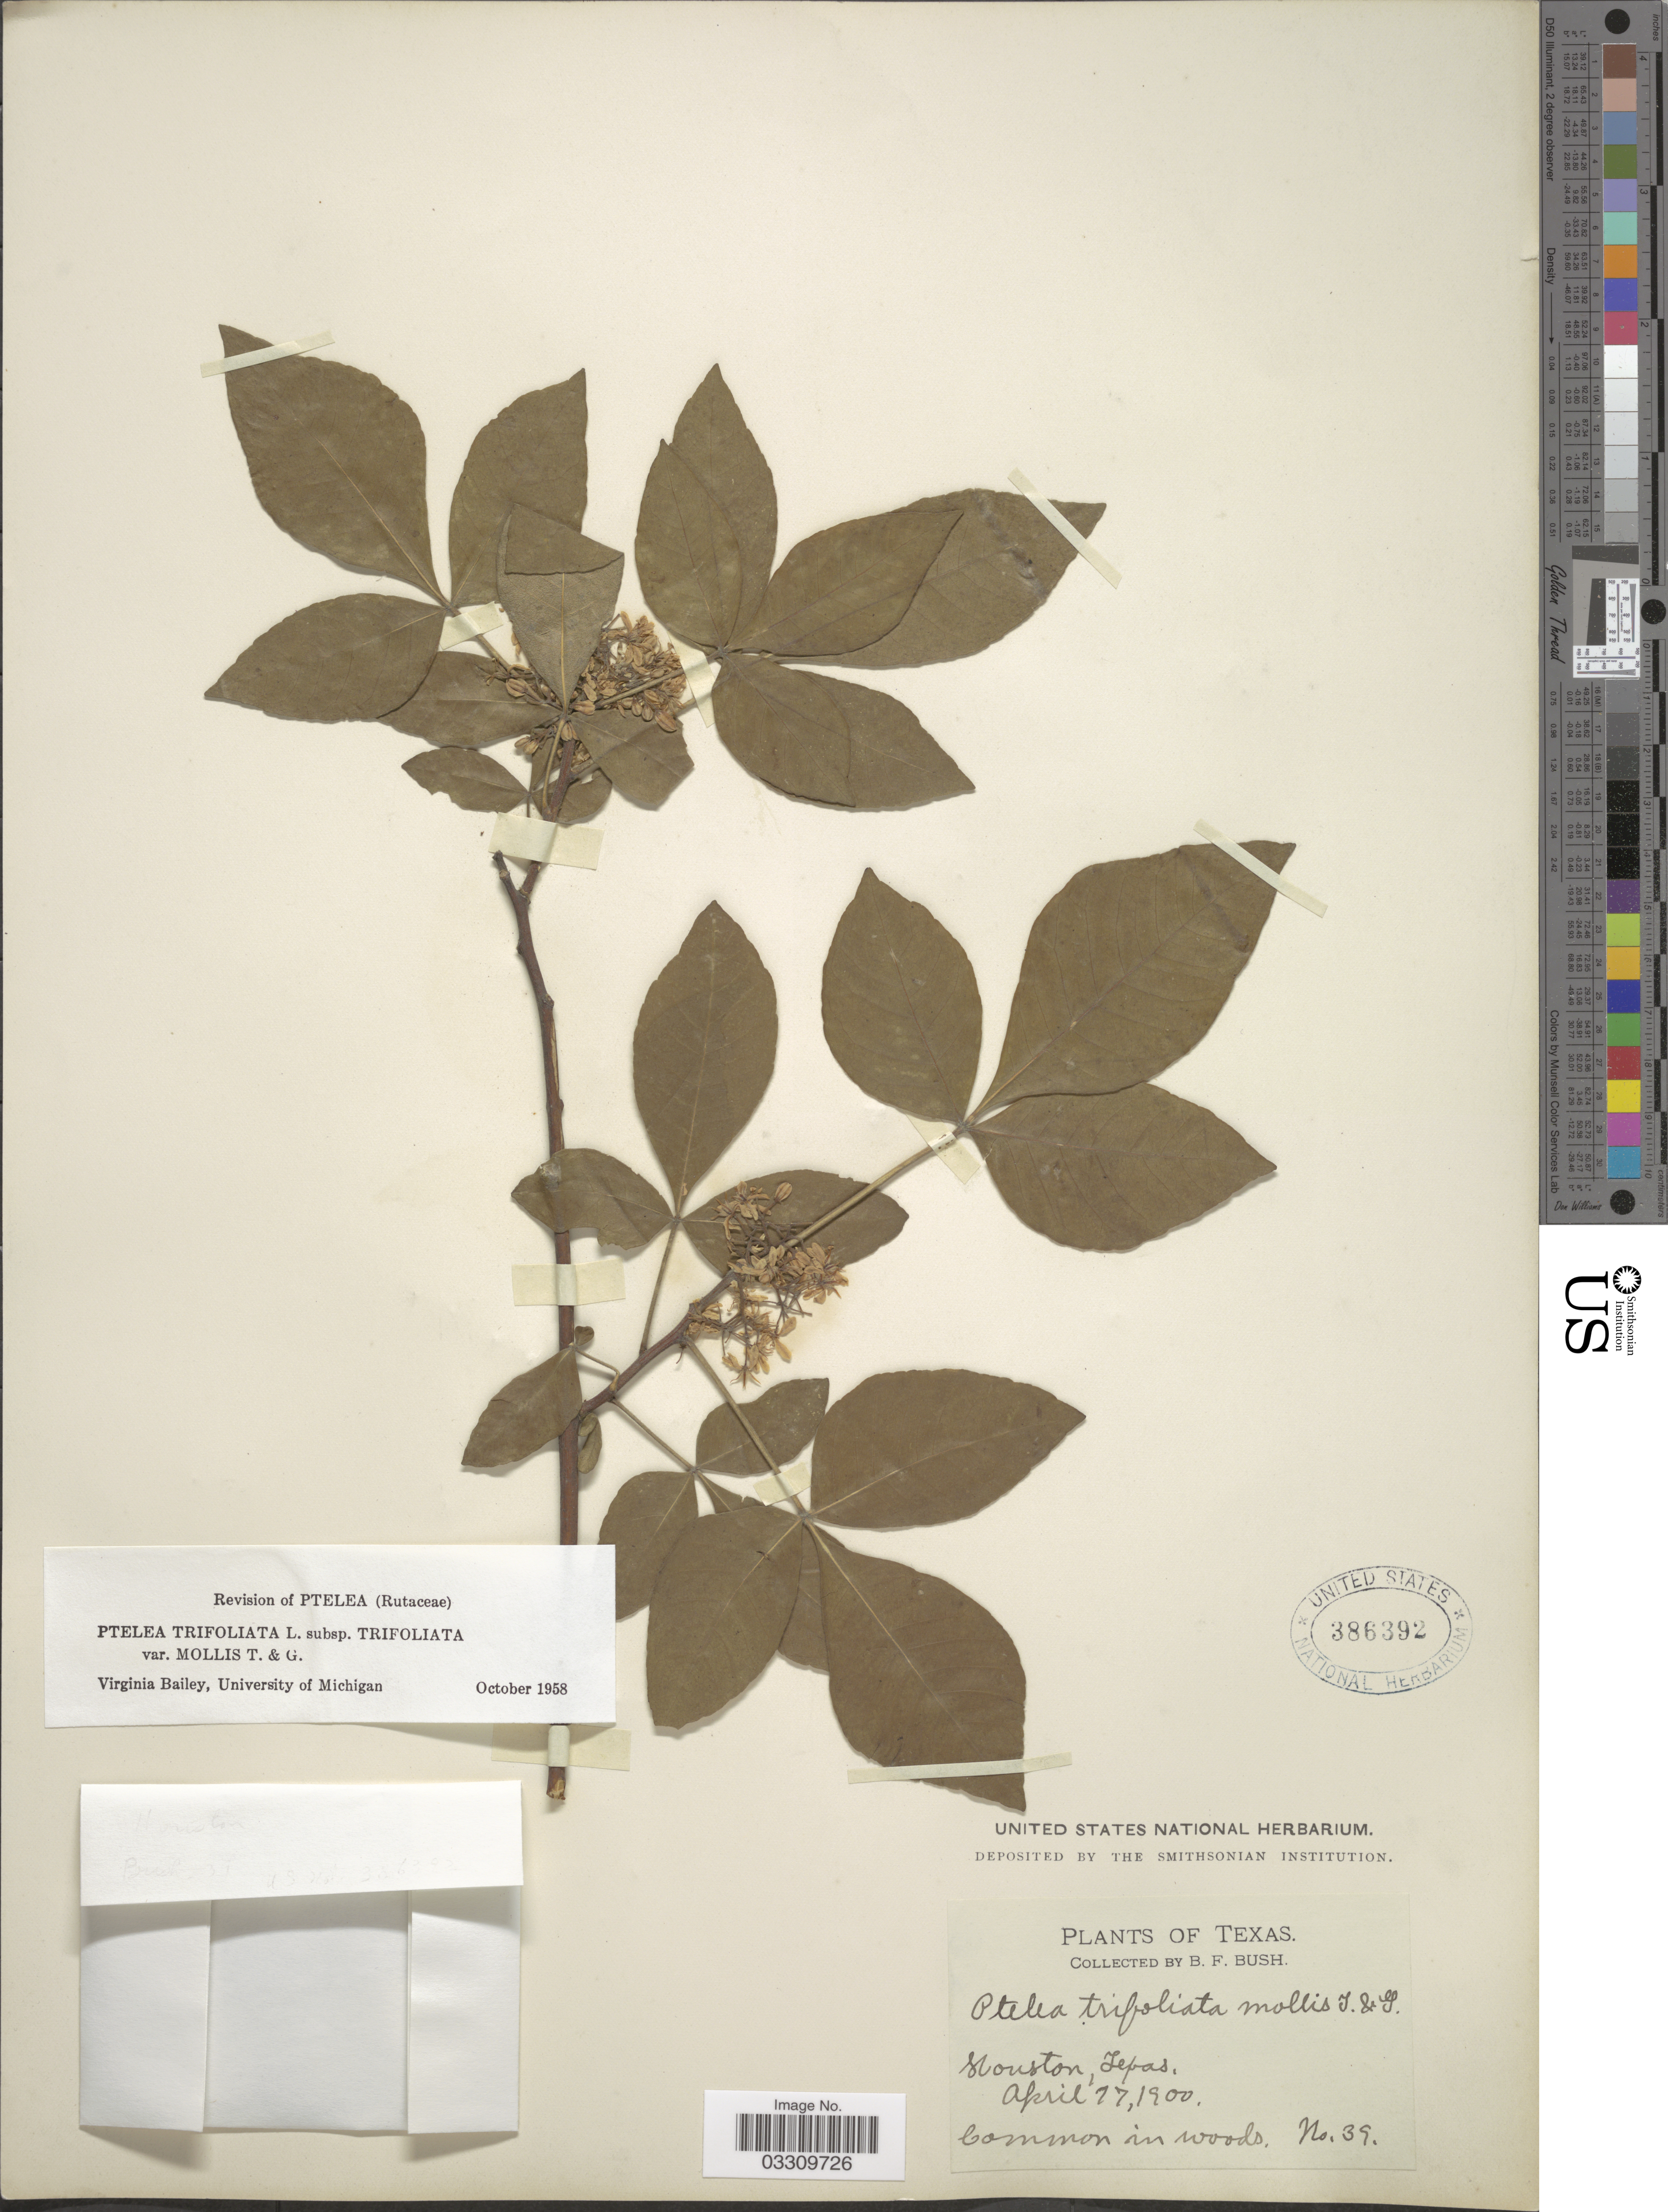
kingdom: Plantae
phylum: Tracheophyta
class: Magnoliopsida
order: Sapindales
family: Rutaceae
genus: Ptelea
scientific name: Ptelea trifoliata var. mollis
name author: Torr. & A. Gray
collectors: B. F. Bush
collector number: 39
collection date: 1900-04-17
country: United States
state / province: Texas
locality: Houston.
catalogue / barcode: US 386392